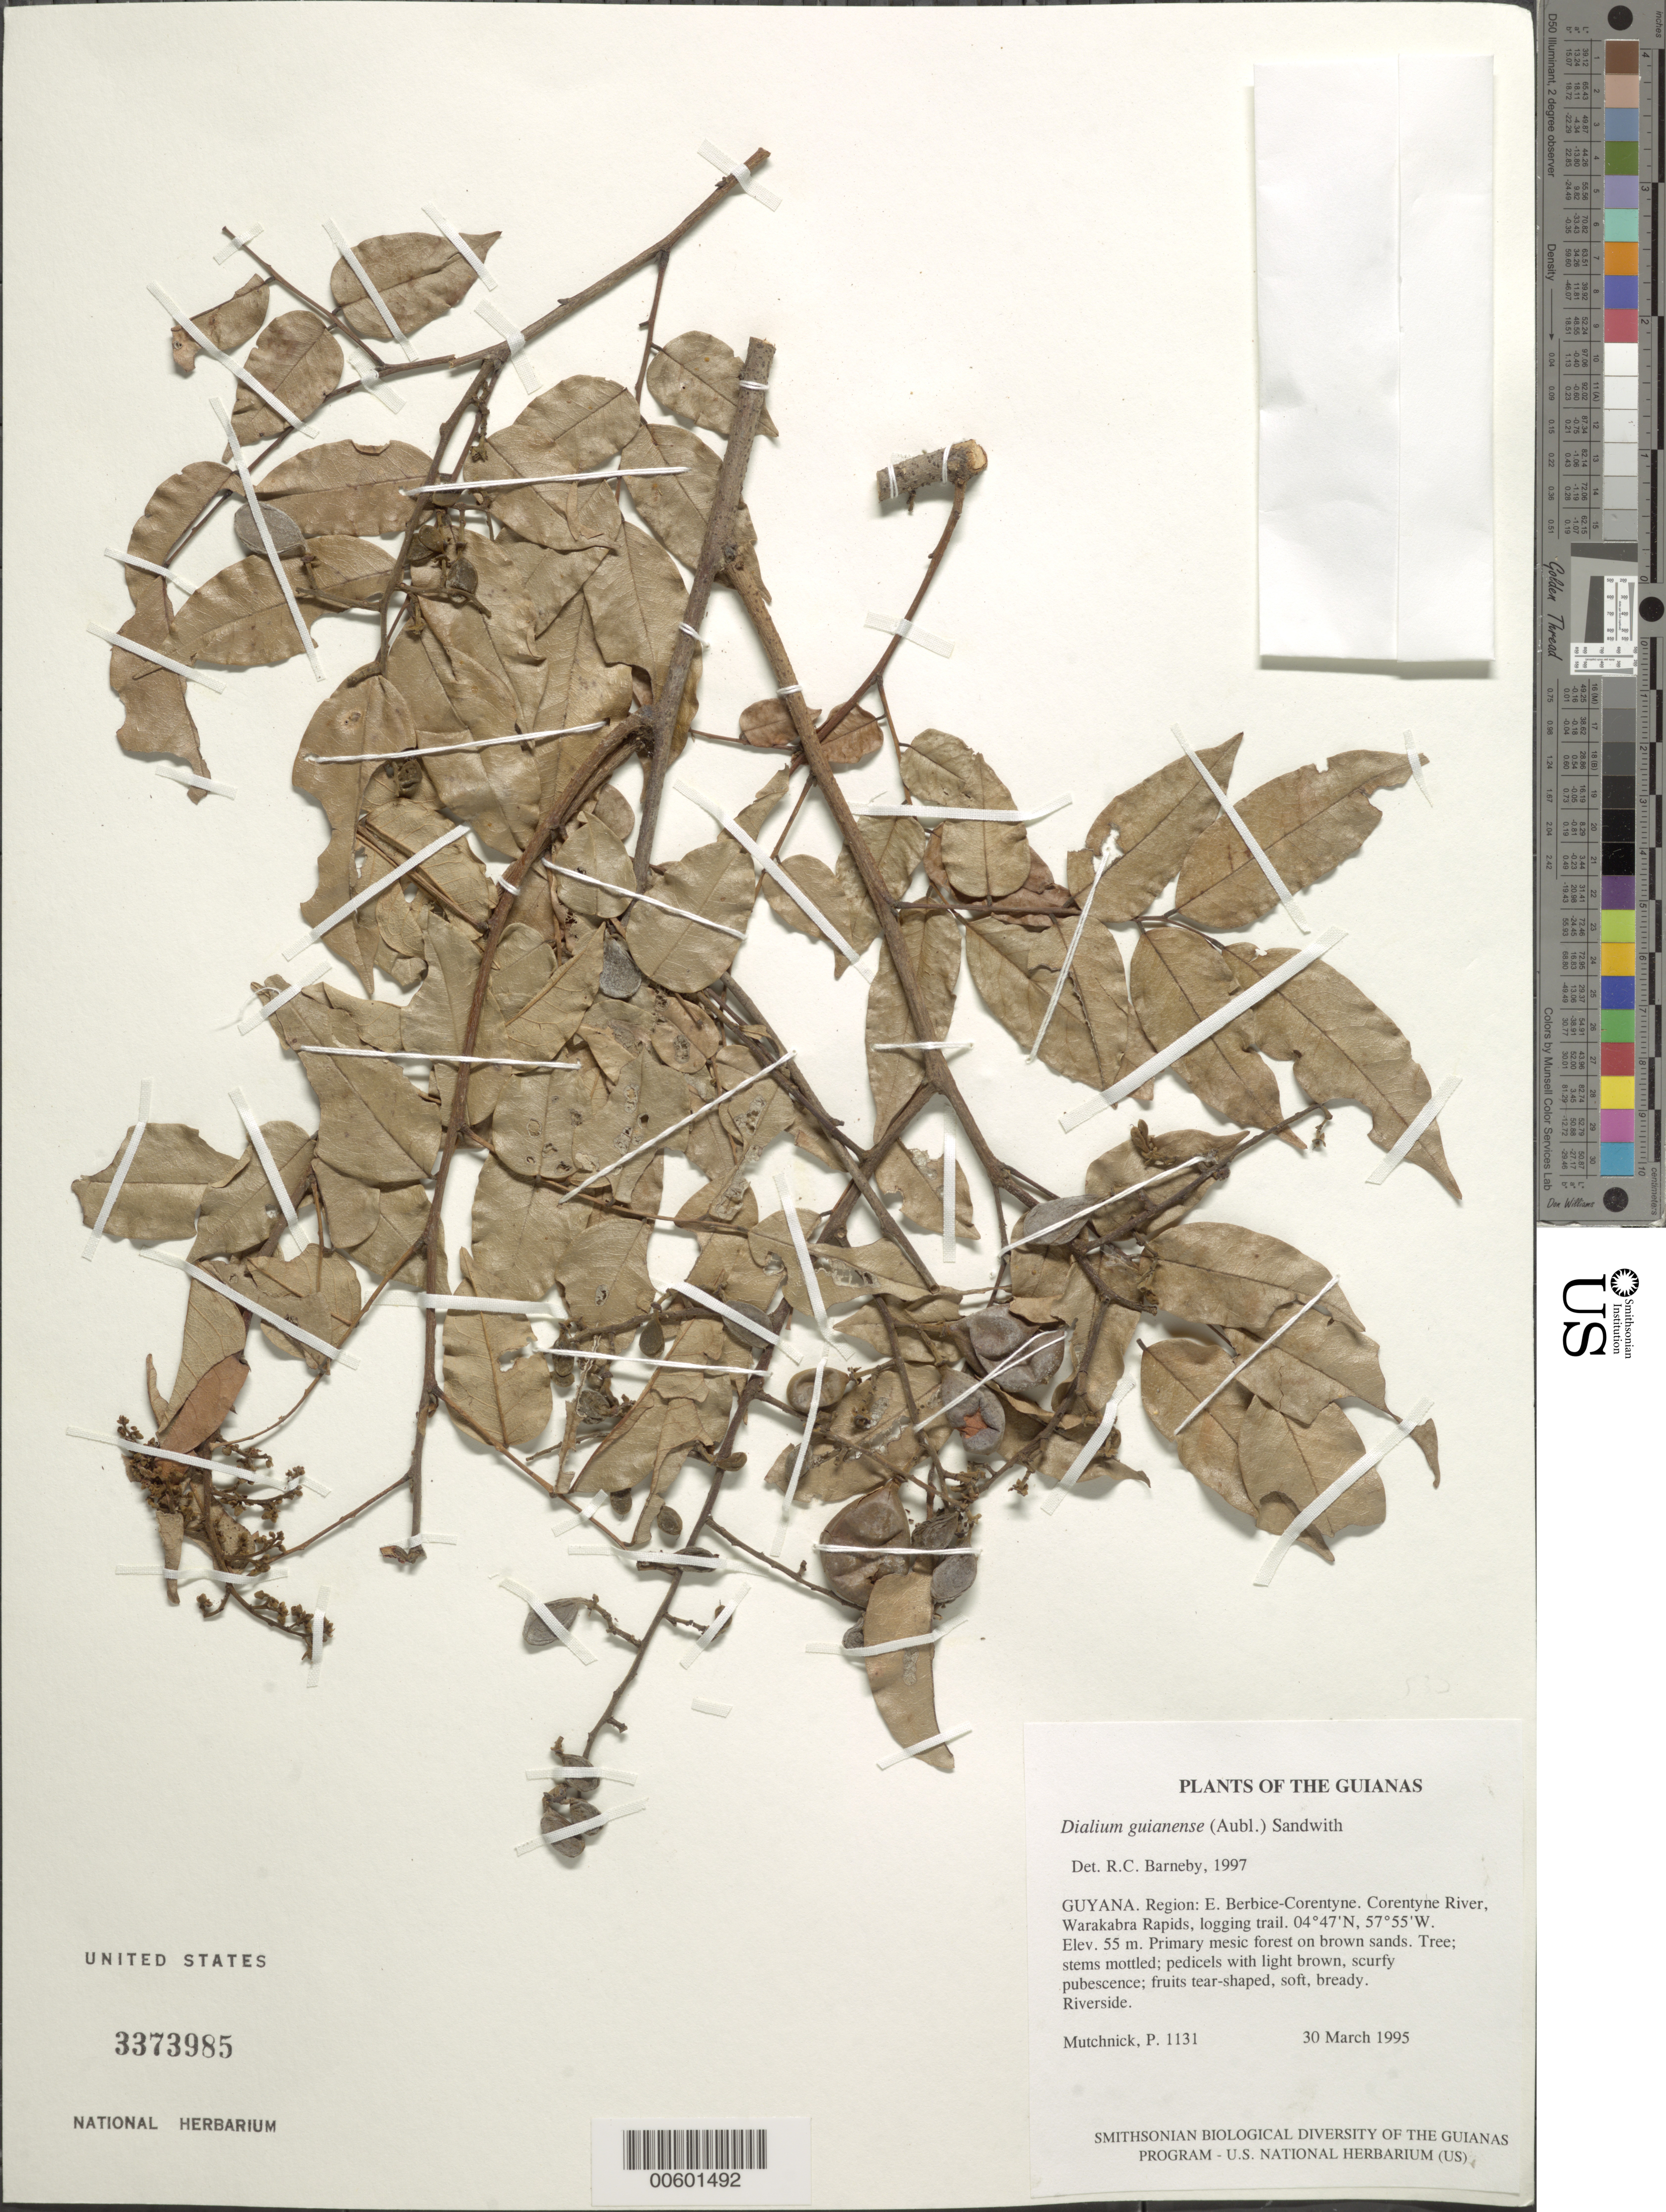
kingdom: Plantae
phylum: Tracheophyta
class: Magnoliopsida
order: Fabales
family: Fabaceae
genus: Dialium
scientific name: Dialium guianense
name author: (Aubl.) Sandwith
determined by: Barneby, Rupert C., (NY)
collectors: P. Mutchnick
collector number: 1131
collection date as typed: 30 March 1995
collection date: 1995-03-30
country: Guyana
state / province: E. Berbice-Corentyne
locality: Corentyne River, Warakabra Rapids, logging trail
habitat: Primary mesic forest on brown sands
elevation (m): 55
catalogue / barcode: US 3373985